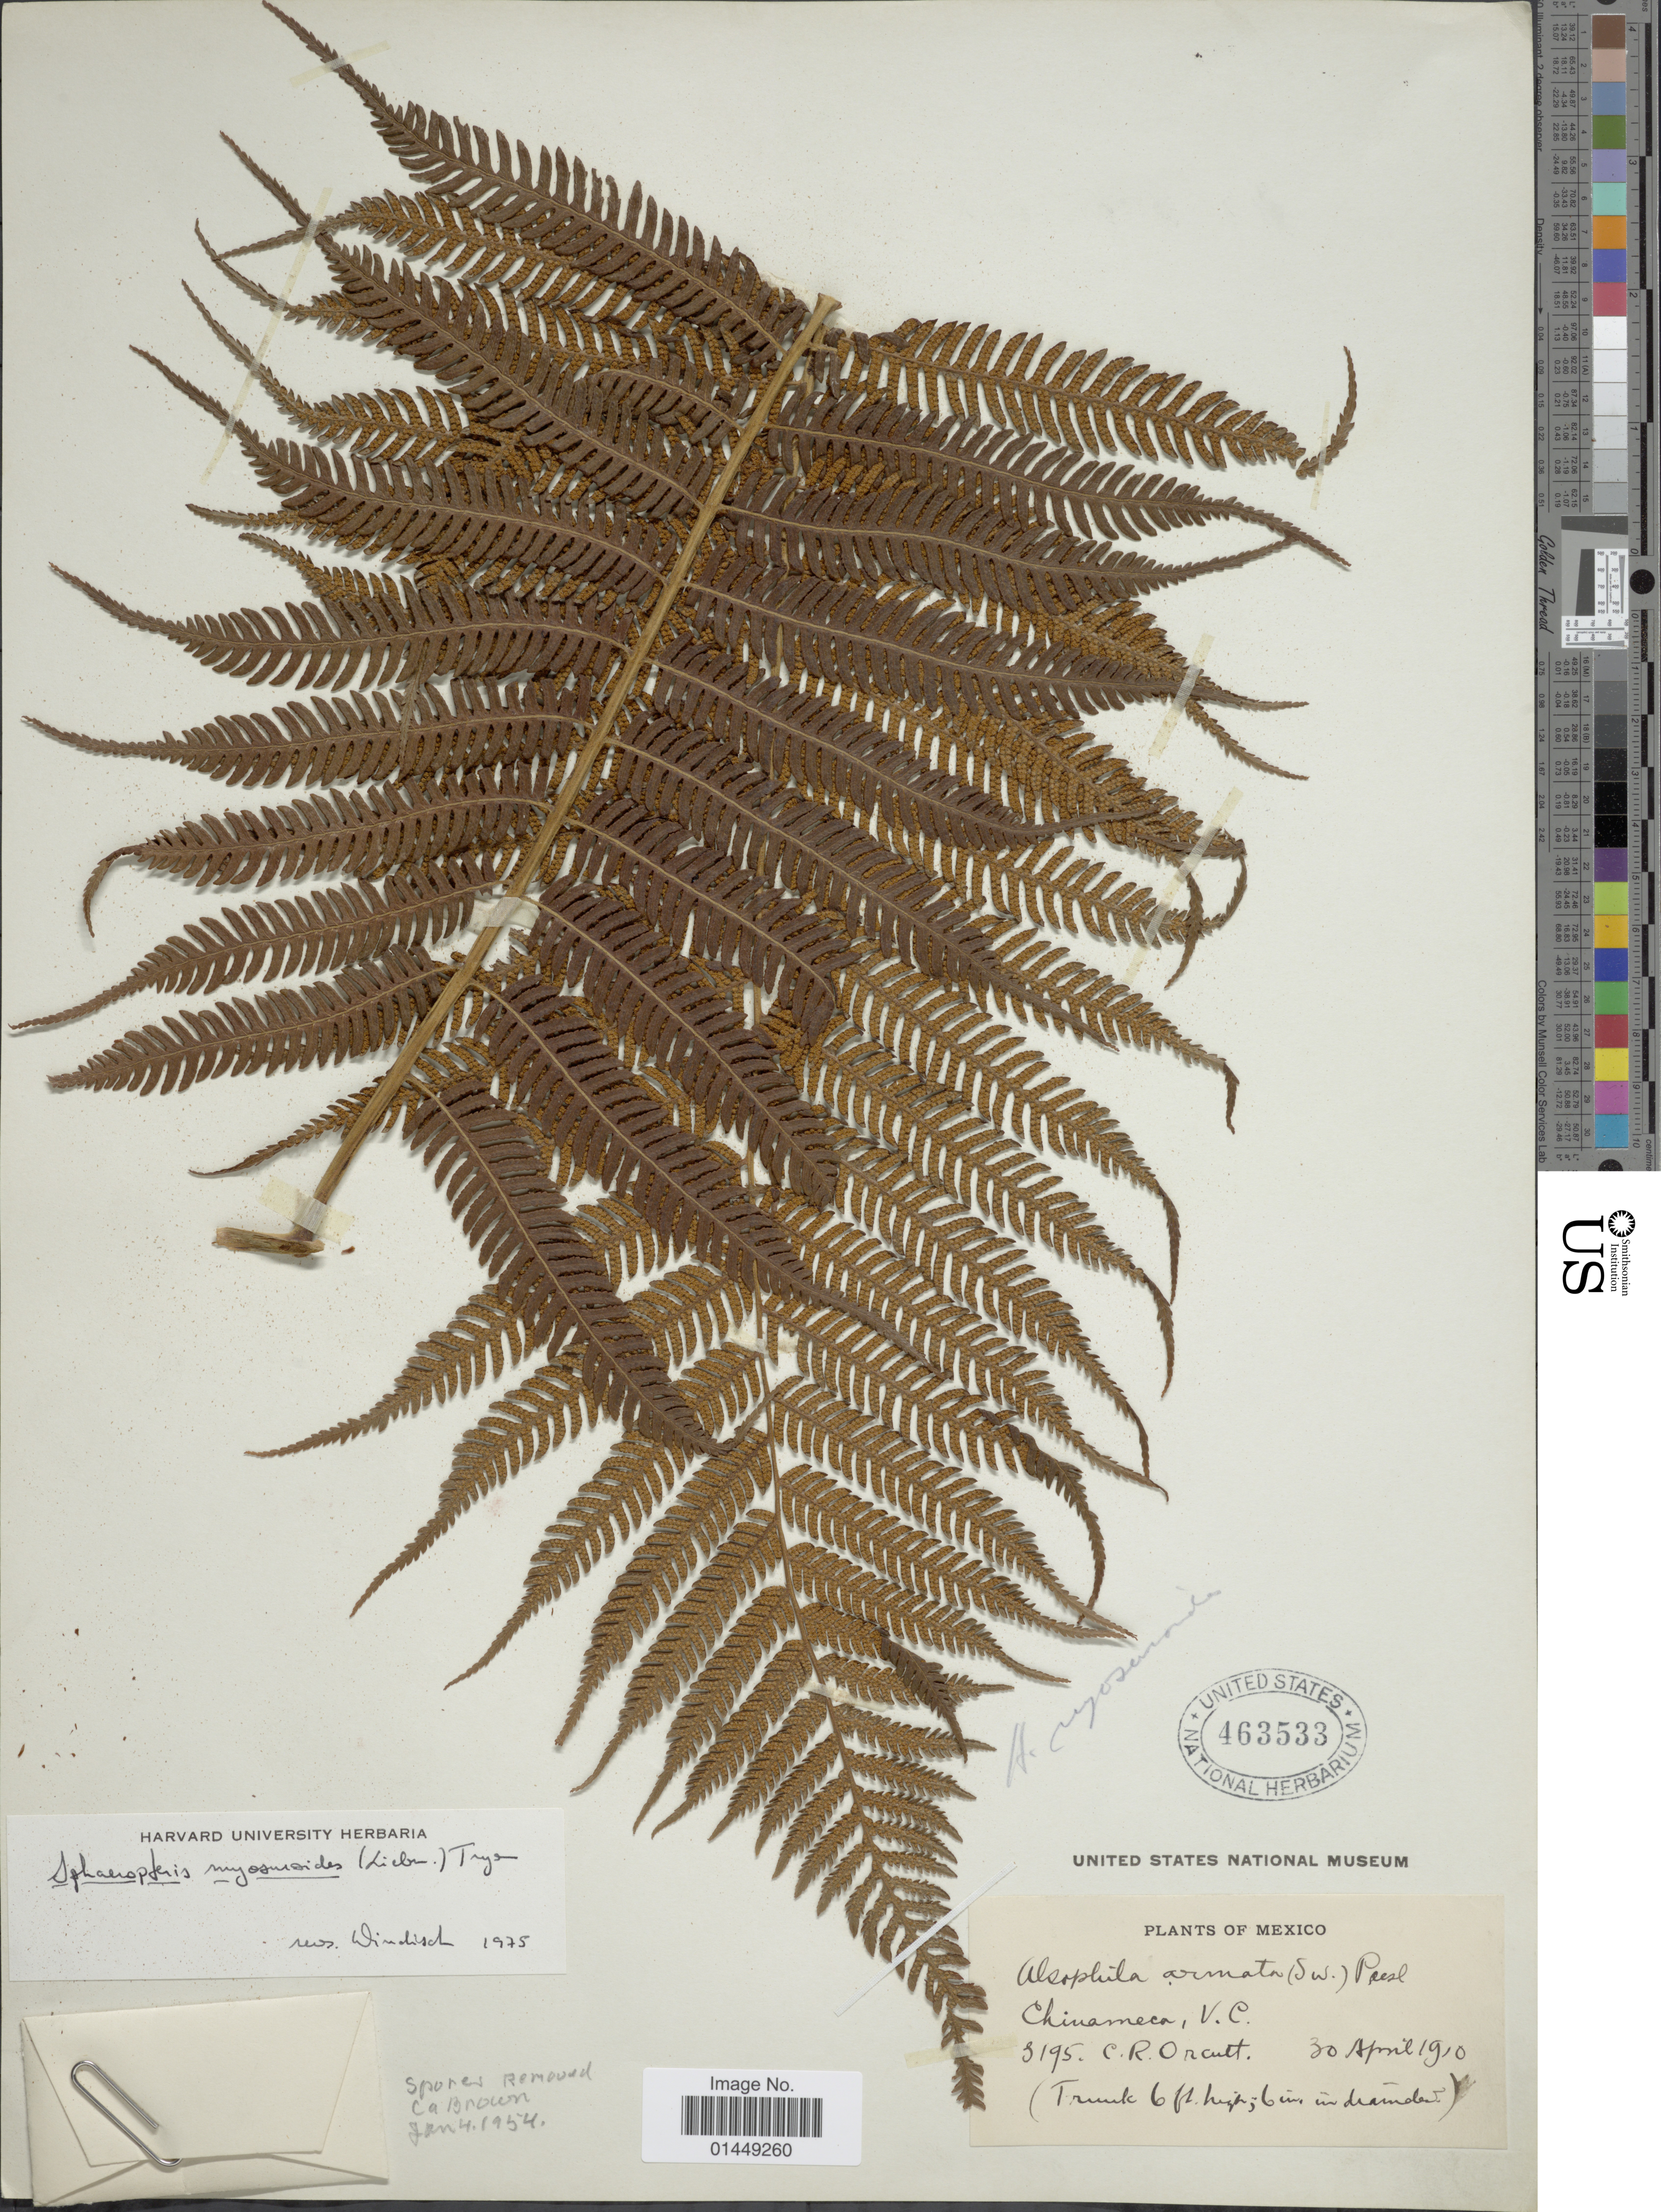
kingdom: Plantae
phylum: Tracheophyta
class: Polypodiopsida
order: Cyatheales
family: Cyatheaceae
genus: Cyathea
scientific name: Cyathea myosuriodes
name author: (Liebm.) Domin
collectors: C. R. Orcutt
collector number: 3195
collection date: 1910-04-30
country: Mexico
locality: Chinameca, VC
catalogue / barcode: US 463533